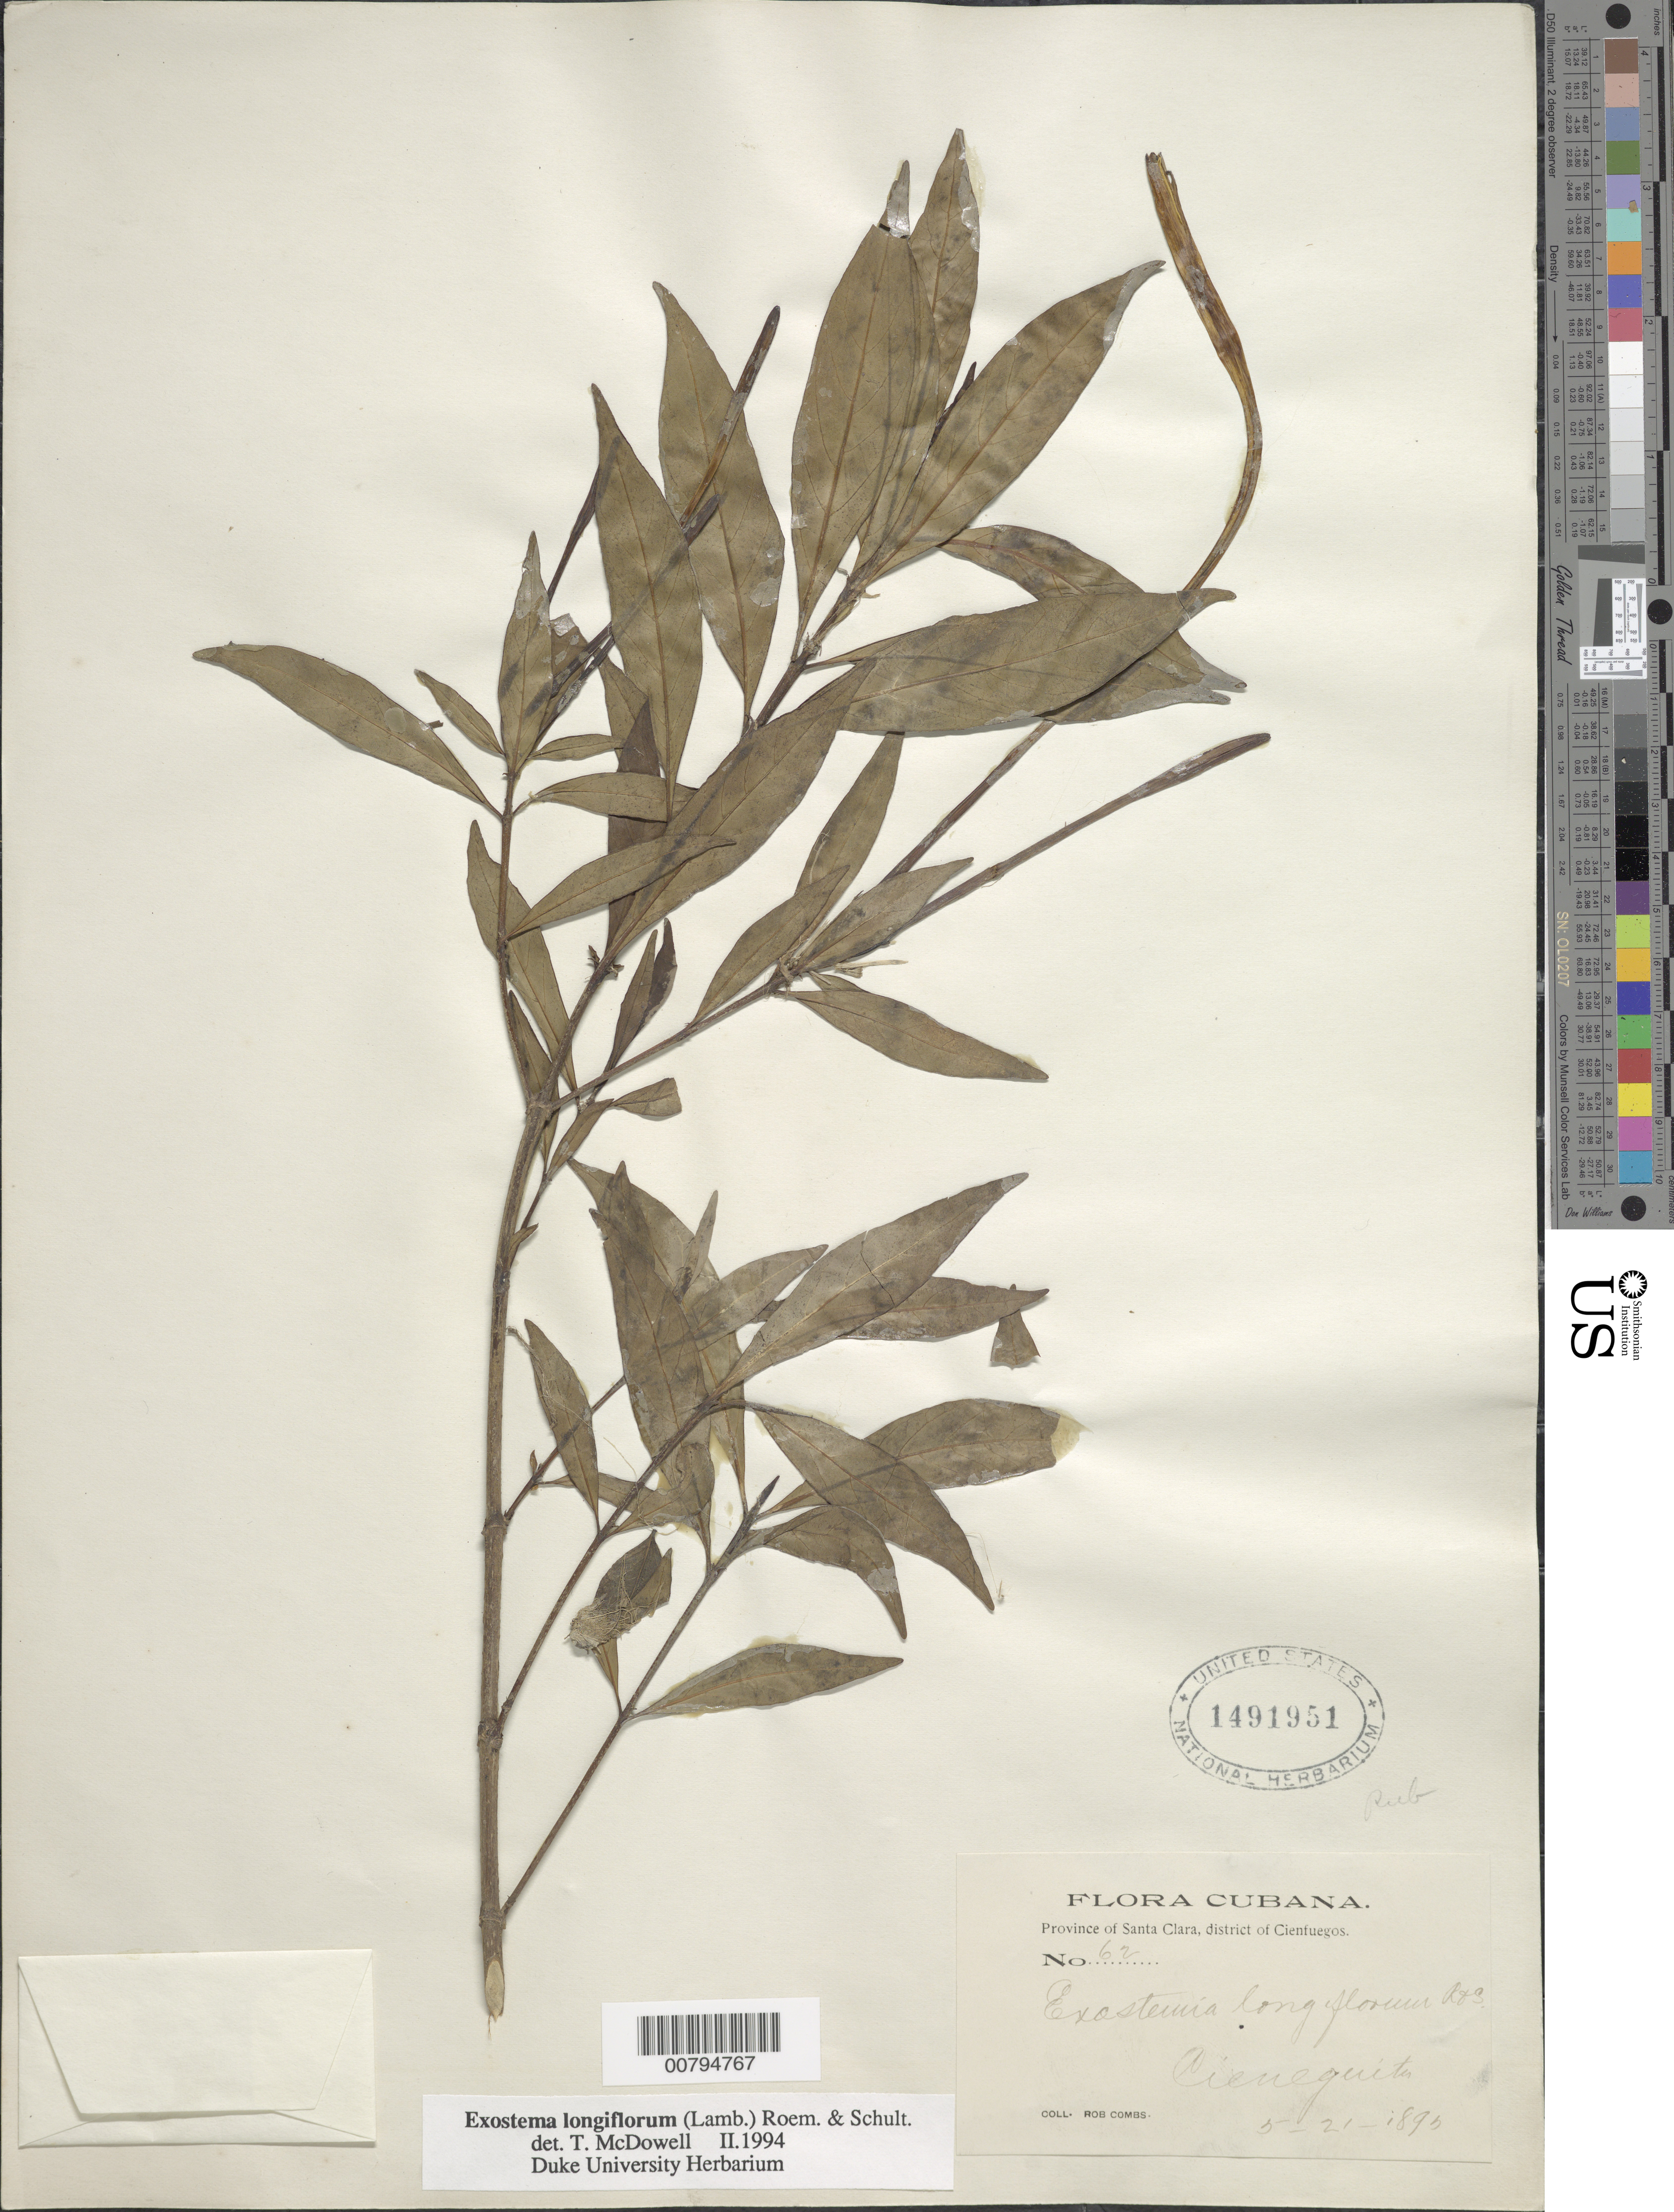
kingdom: Plantae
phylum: Tracheophyta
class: Magnoliopsida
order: Gentianales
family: Rubiaceae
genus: Exostema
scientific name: Exostema longiflorum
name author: (Lamb.) Roem. & Schult.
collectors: R. Combs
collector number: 62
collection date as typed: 21 May 1890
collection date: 1890-05-21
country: Cuba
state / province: Cienfuegos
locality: Cienequita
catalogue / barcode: US 1491951